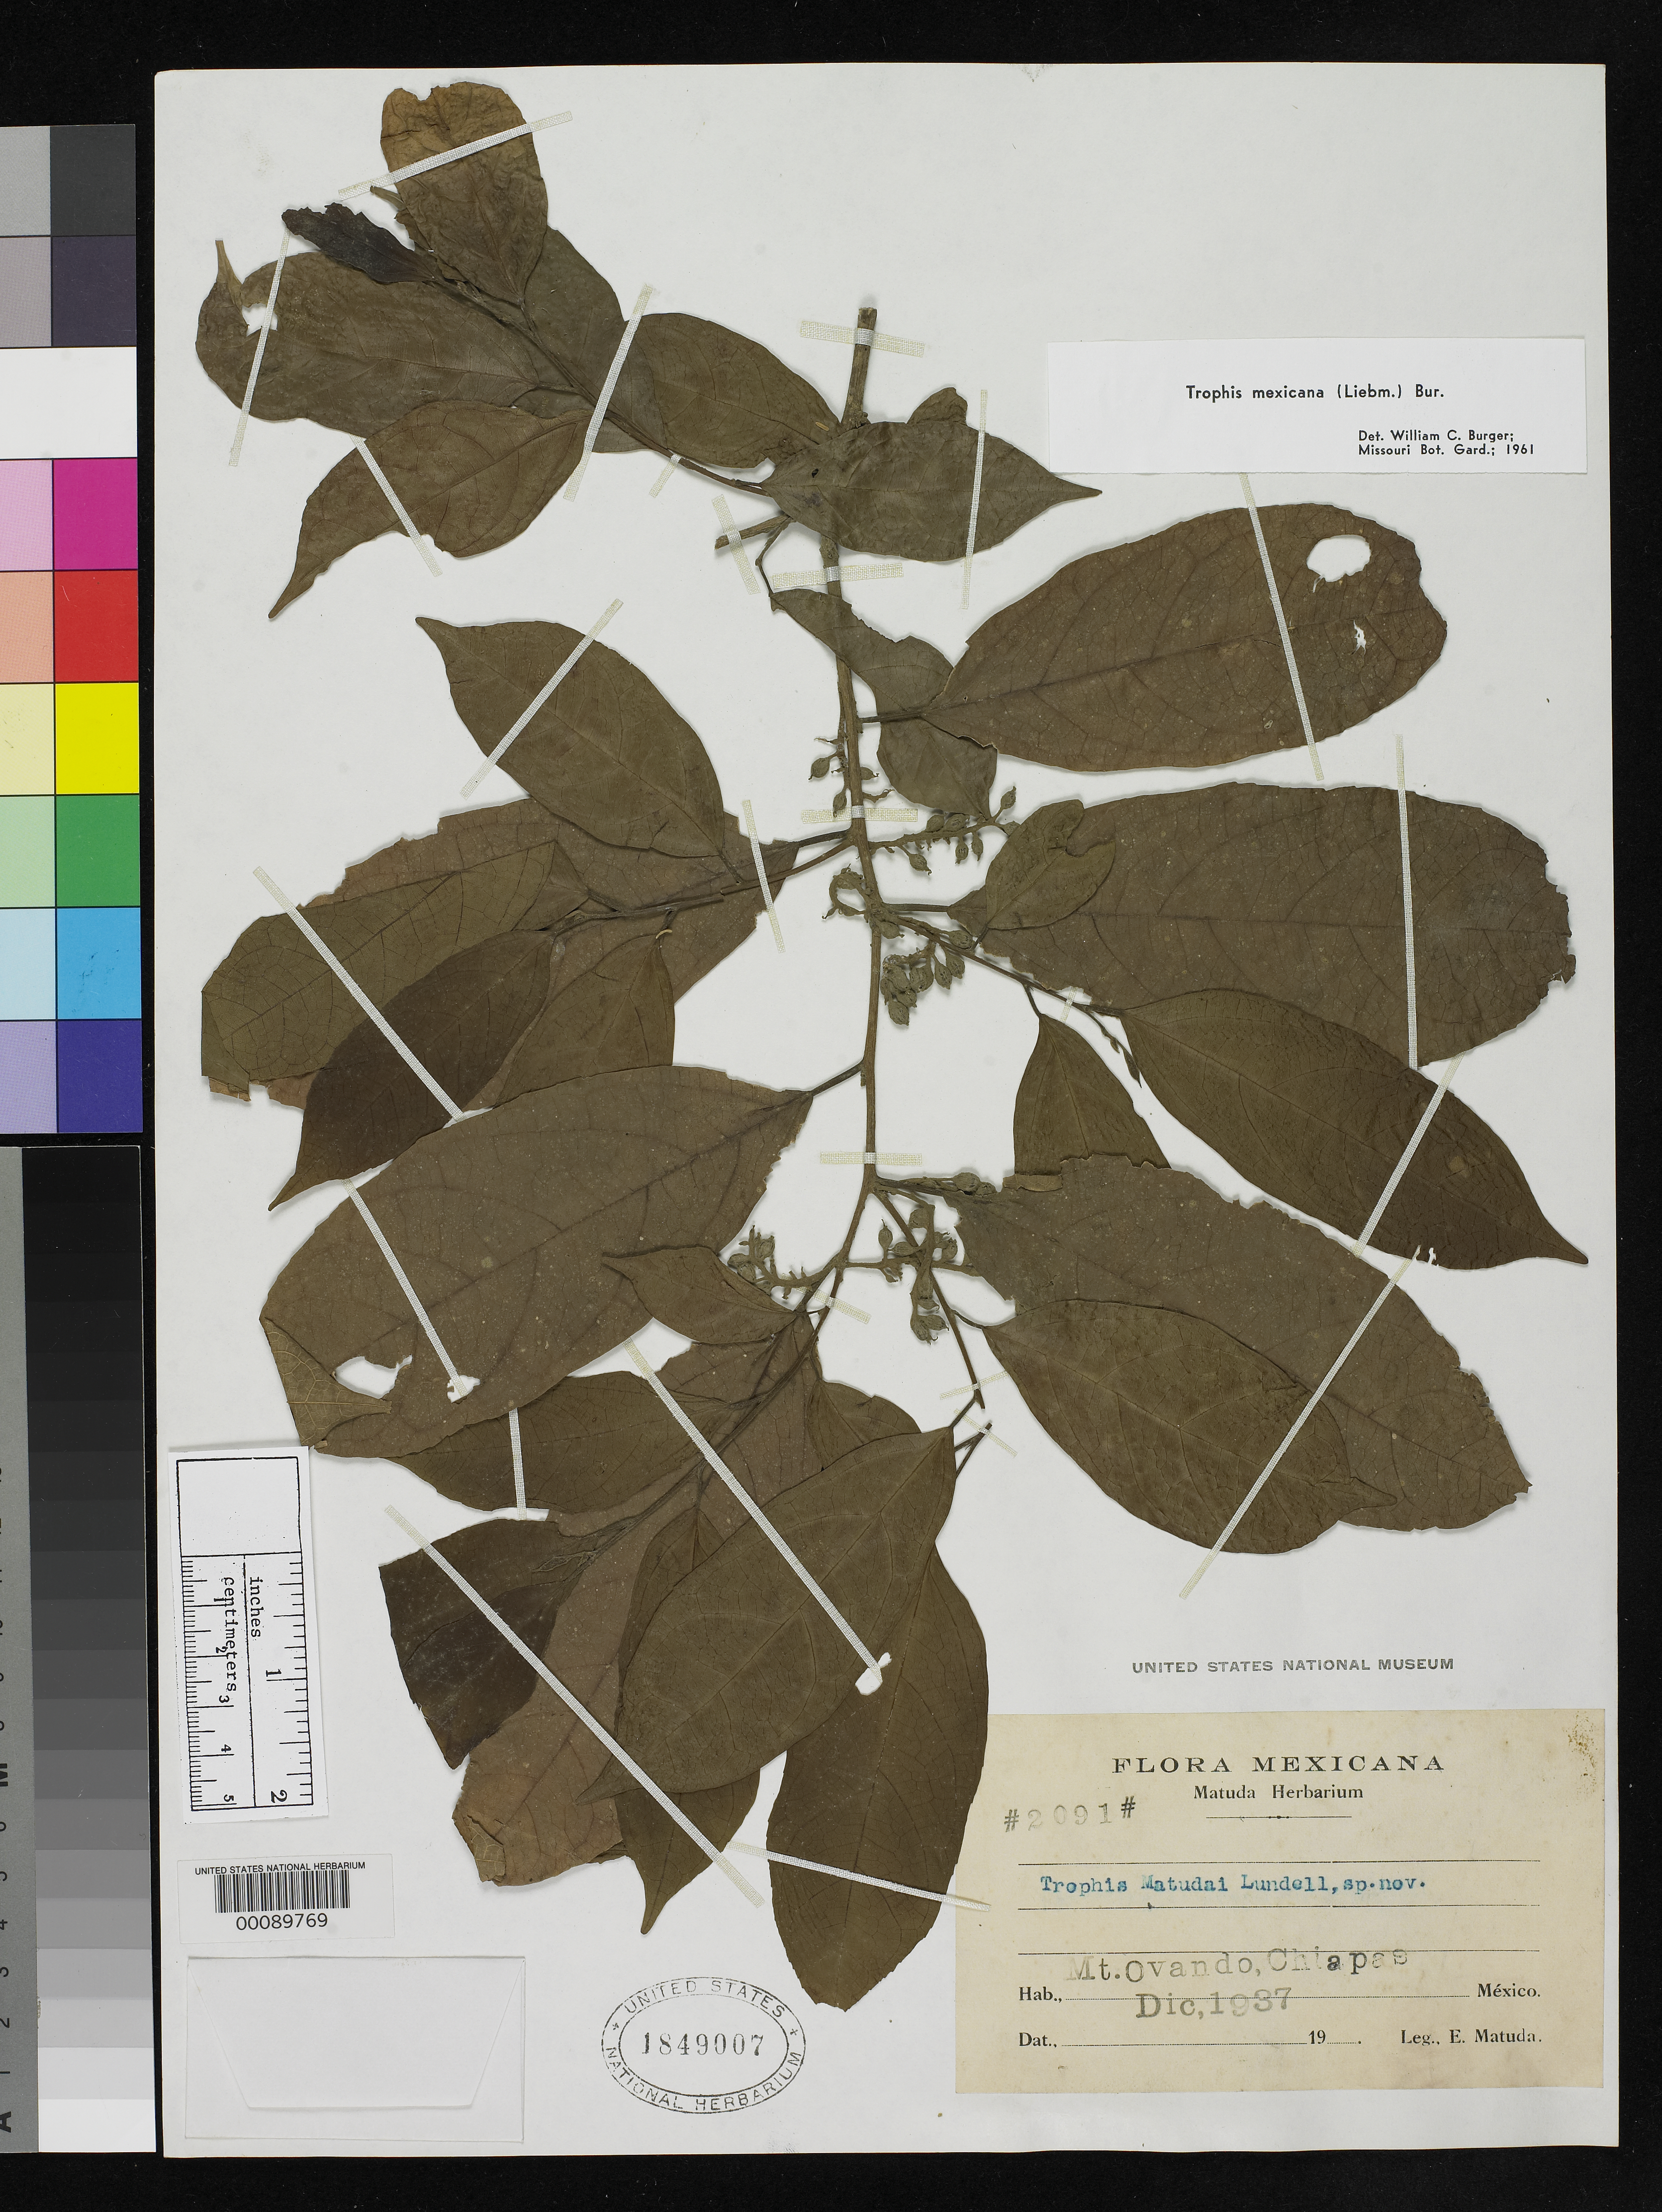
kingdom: Plantae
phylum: Tracheophyta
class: Magnoliopsida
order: Rosales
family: Moraceae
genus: Trophis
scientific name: Trophis matudae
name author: Lundell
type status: Isotype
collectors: E. Matuda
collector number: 2091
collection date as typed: Dec 1937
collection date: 1937-12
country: Mexico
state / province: Chiapas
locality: Mt. Ovando near Escuintla.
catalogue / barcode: US 1849007